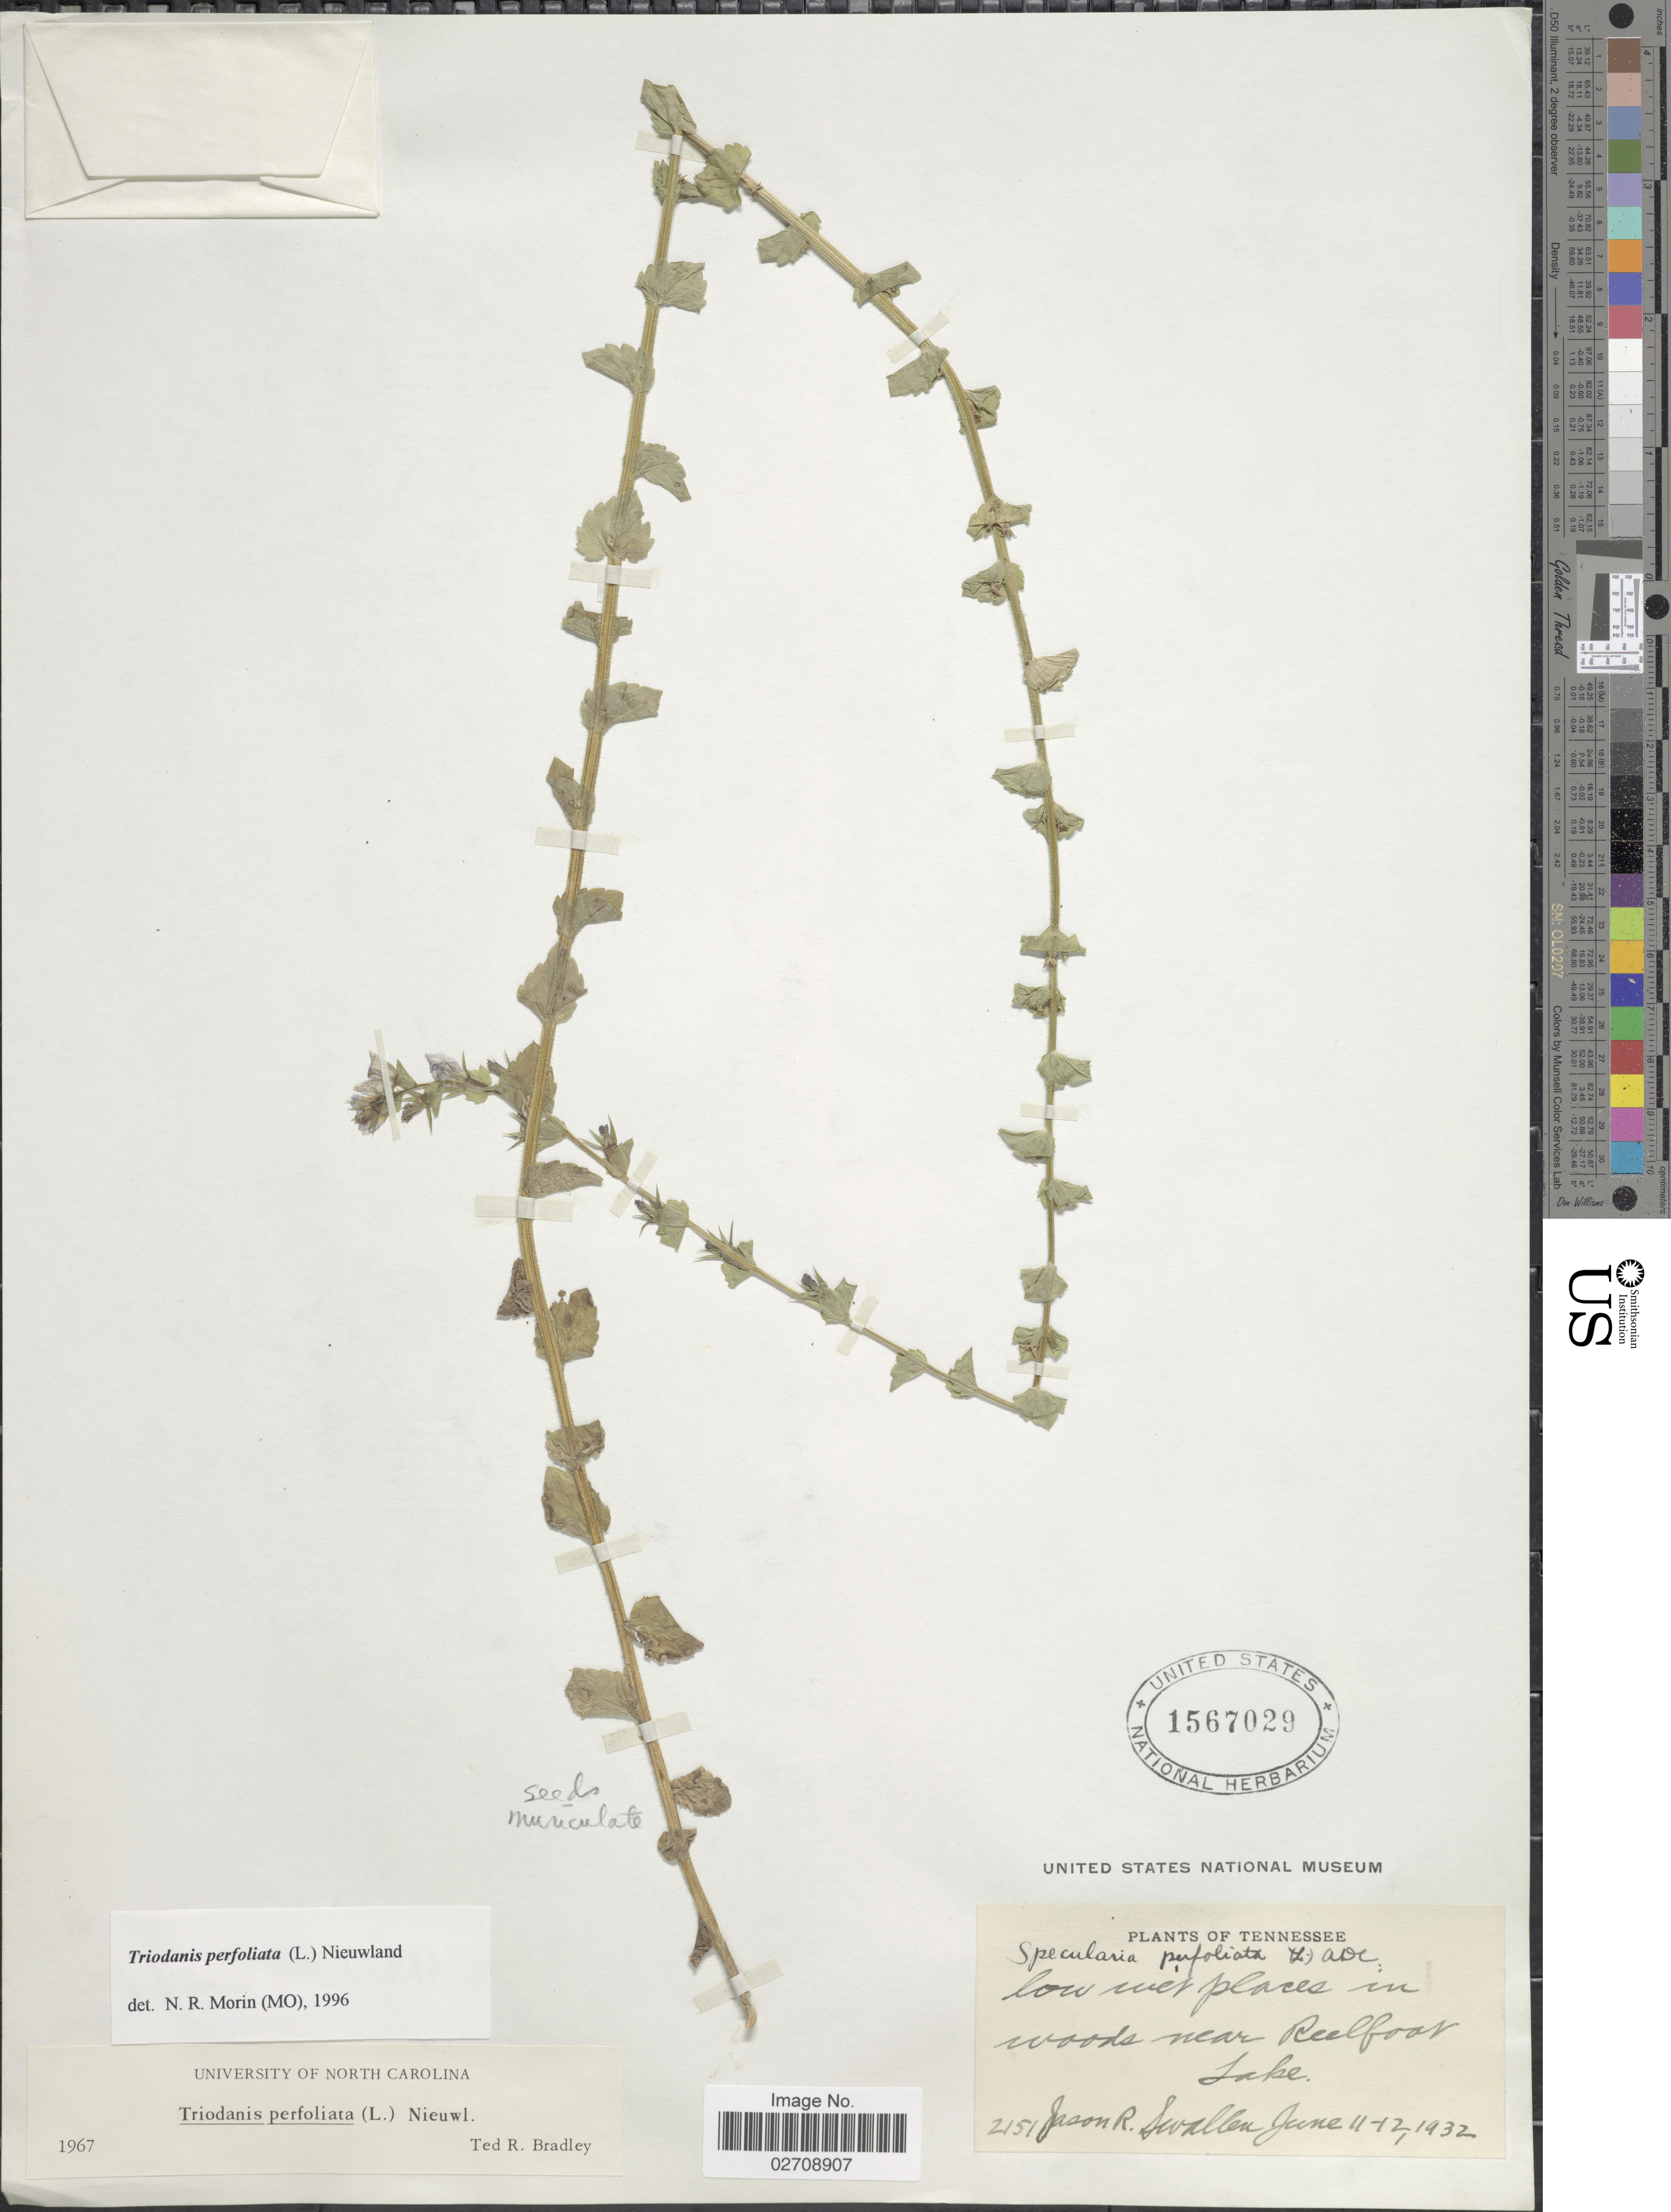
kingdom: Plantae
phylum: Tracheophyta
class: Magnoliopsida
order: Asterales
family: Campanulaceae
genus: Triodanis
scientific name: Triodanis perfoliata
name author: (L.) Nieuwl.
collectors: J. R. Swallen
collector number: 2151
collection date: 1932-06-11/1932-06-12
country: United States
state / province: Tennessee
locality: Woods near Reelfoot Lake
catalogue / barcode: US 1567029